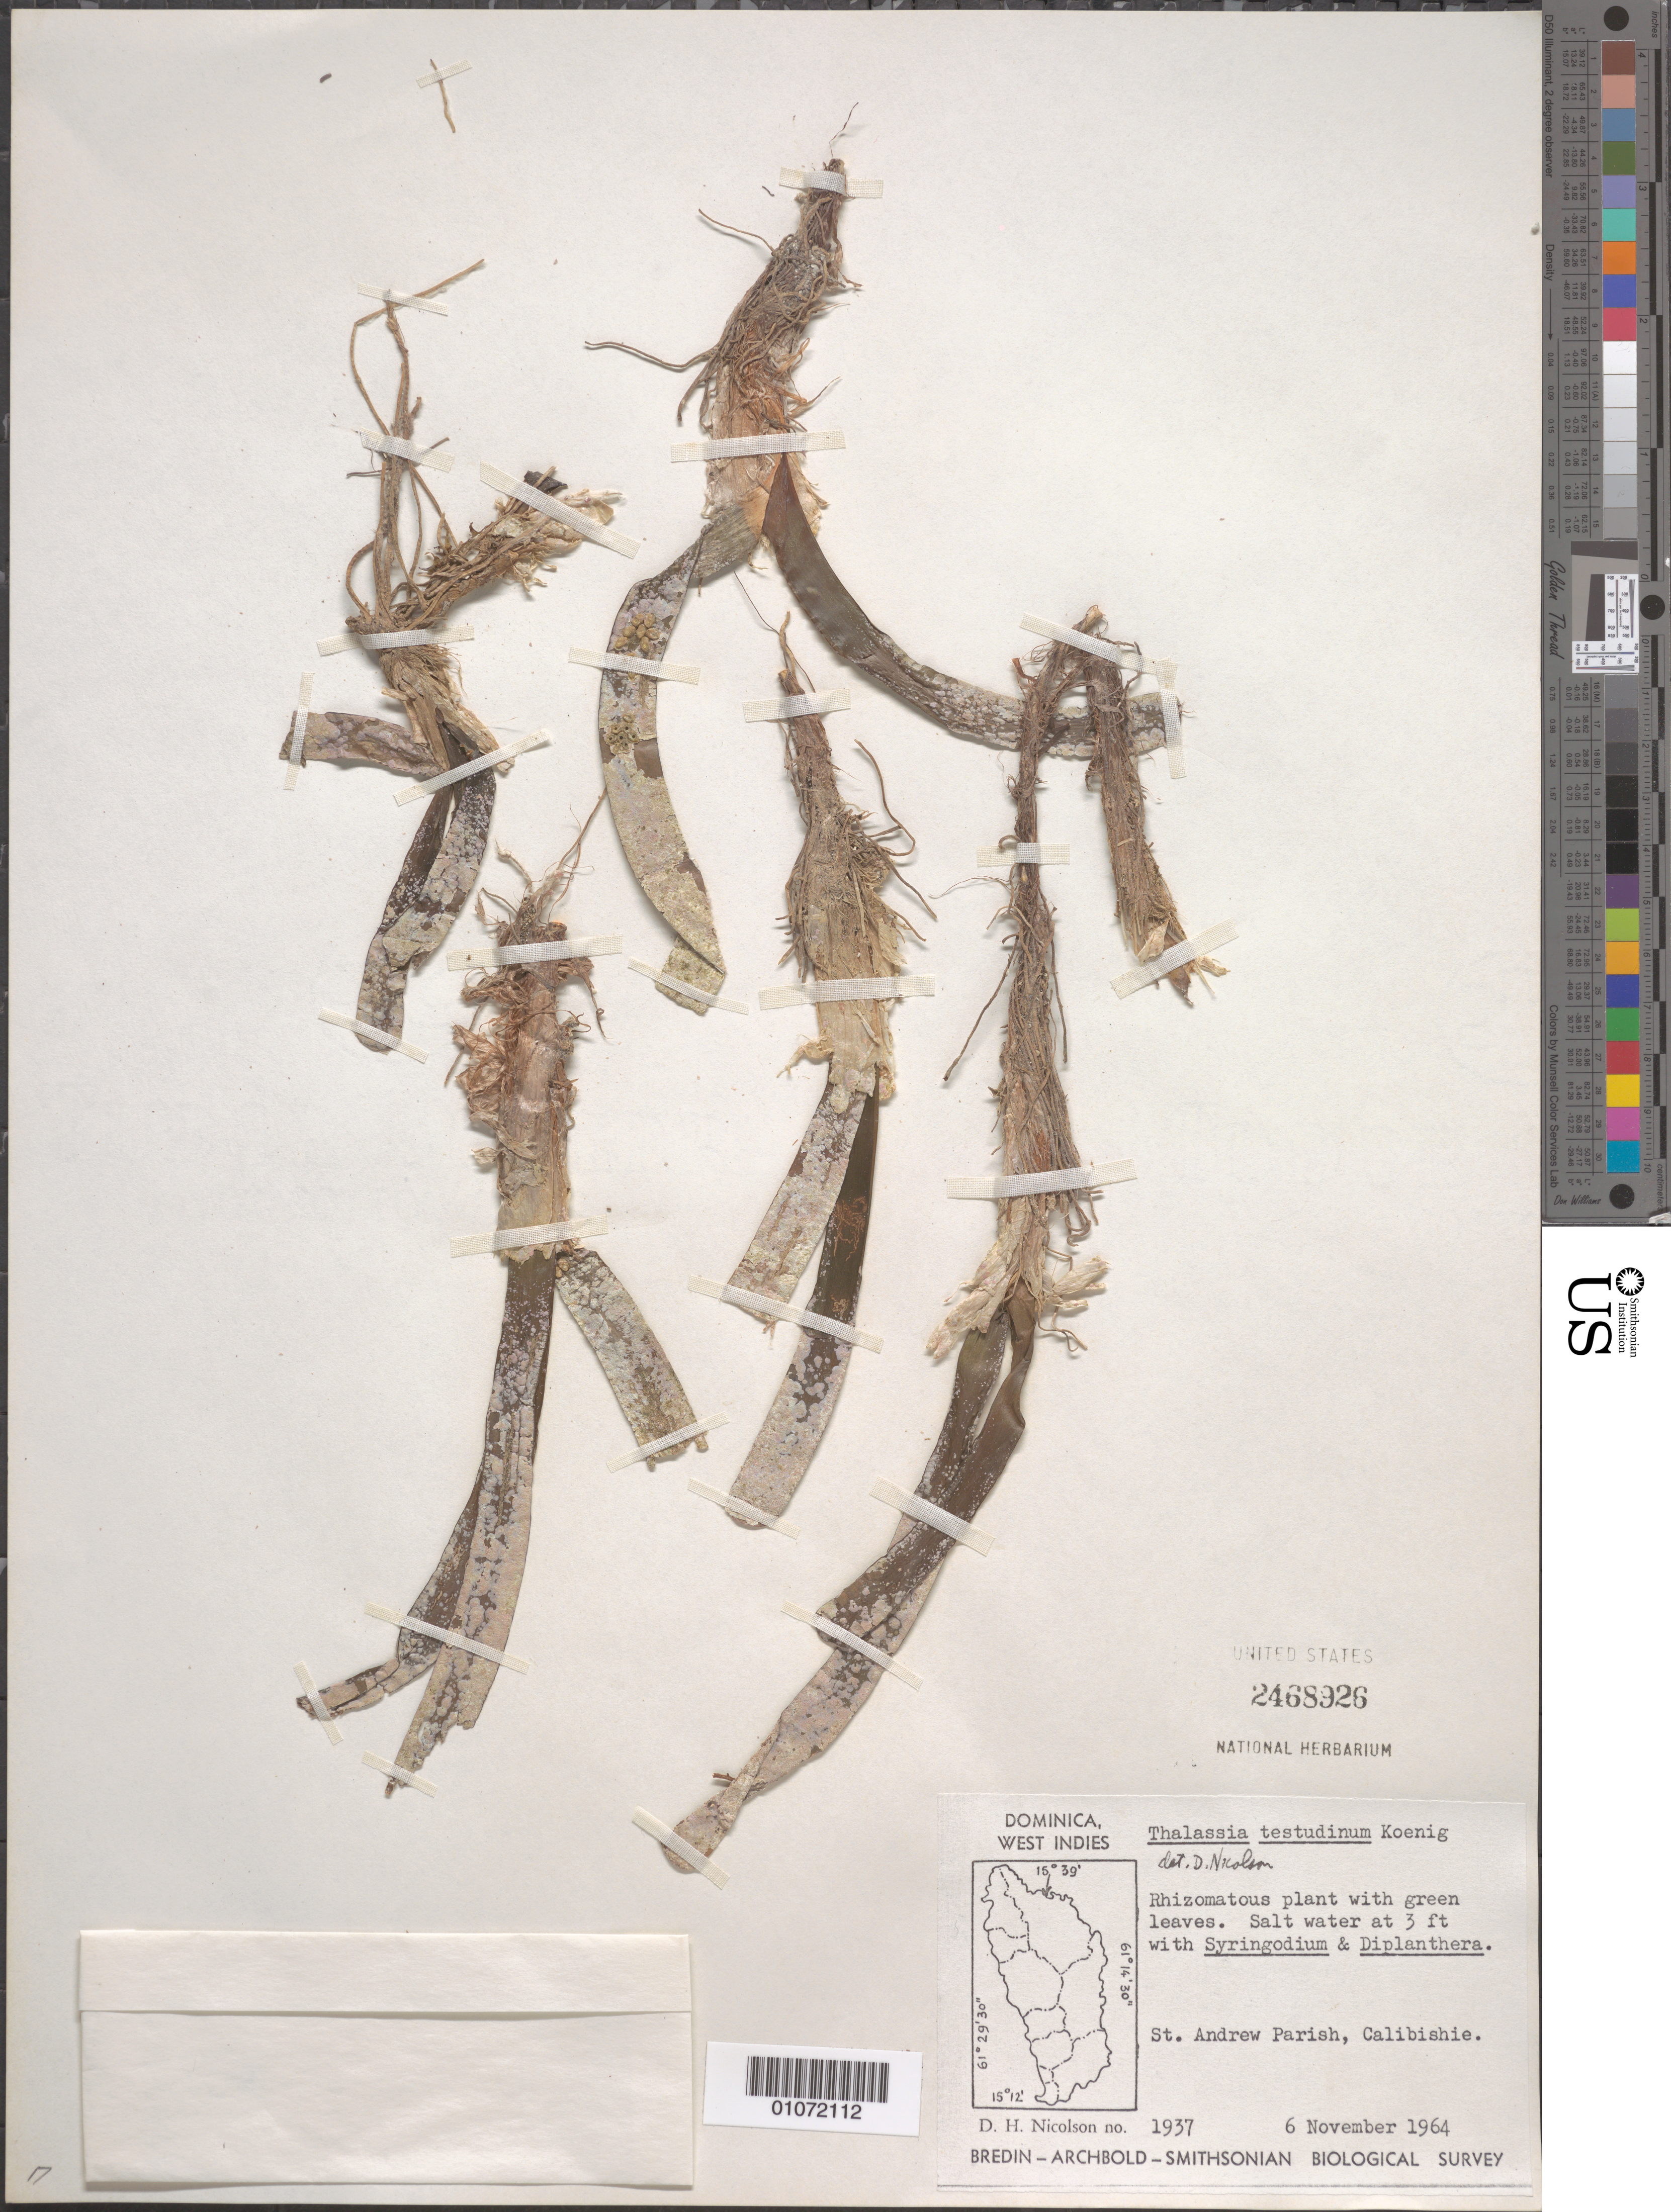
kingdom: Plantae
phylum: Tracheophyta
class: Liliopsida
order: Alismatales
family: Hydrocharitaceae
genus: Thalassia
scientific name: Thalassia testudinum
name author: Banks & Sol. ex K.D. Koenig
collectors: D. H. Nicolson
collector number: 1937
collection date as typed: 06 Nov 1964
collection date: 1964-11-06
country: Dominica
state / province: St. Andrew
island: Dominica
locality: St. Andrew Parish, Calibishie.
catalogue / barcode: US 2468926